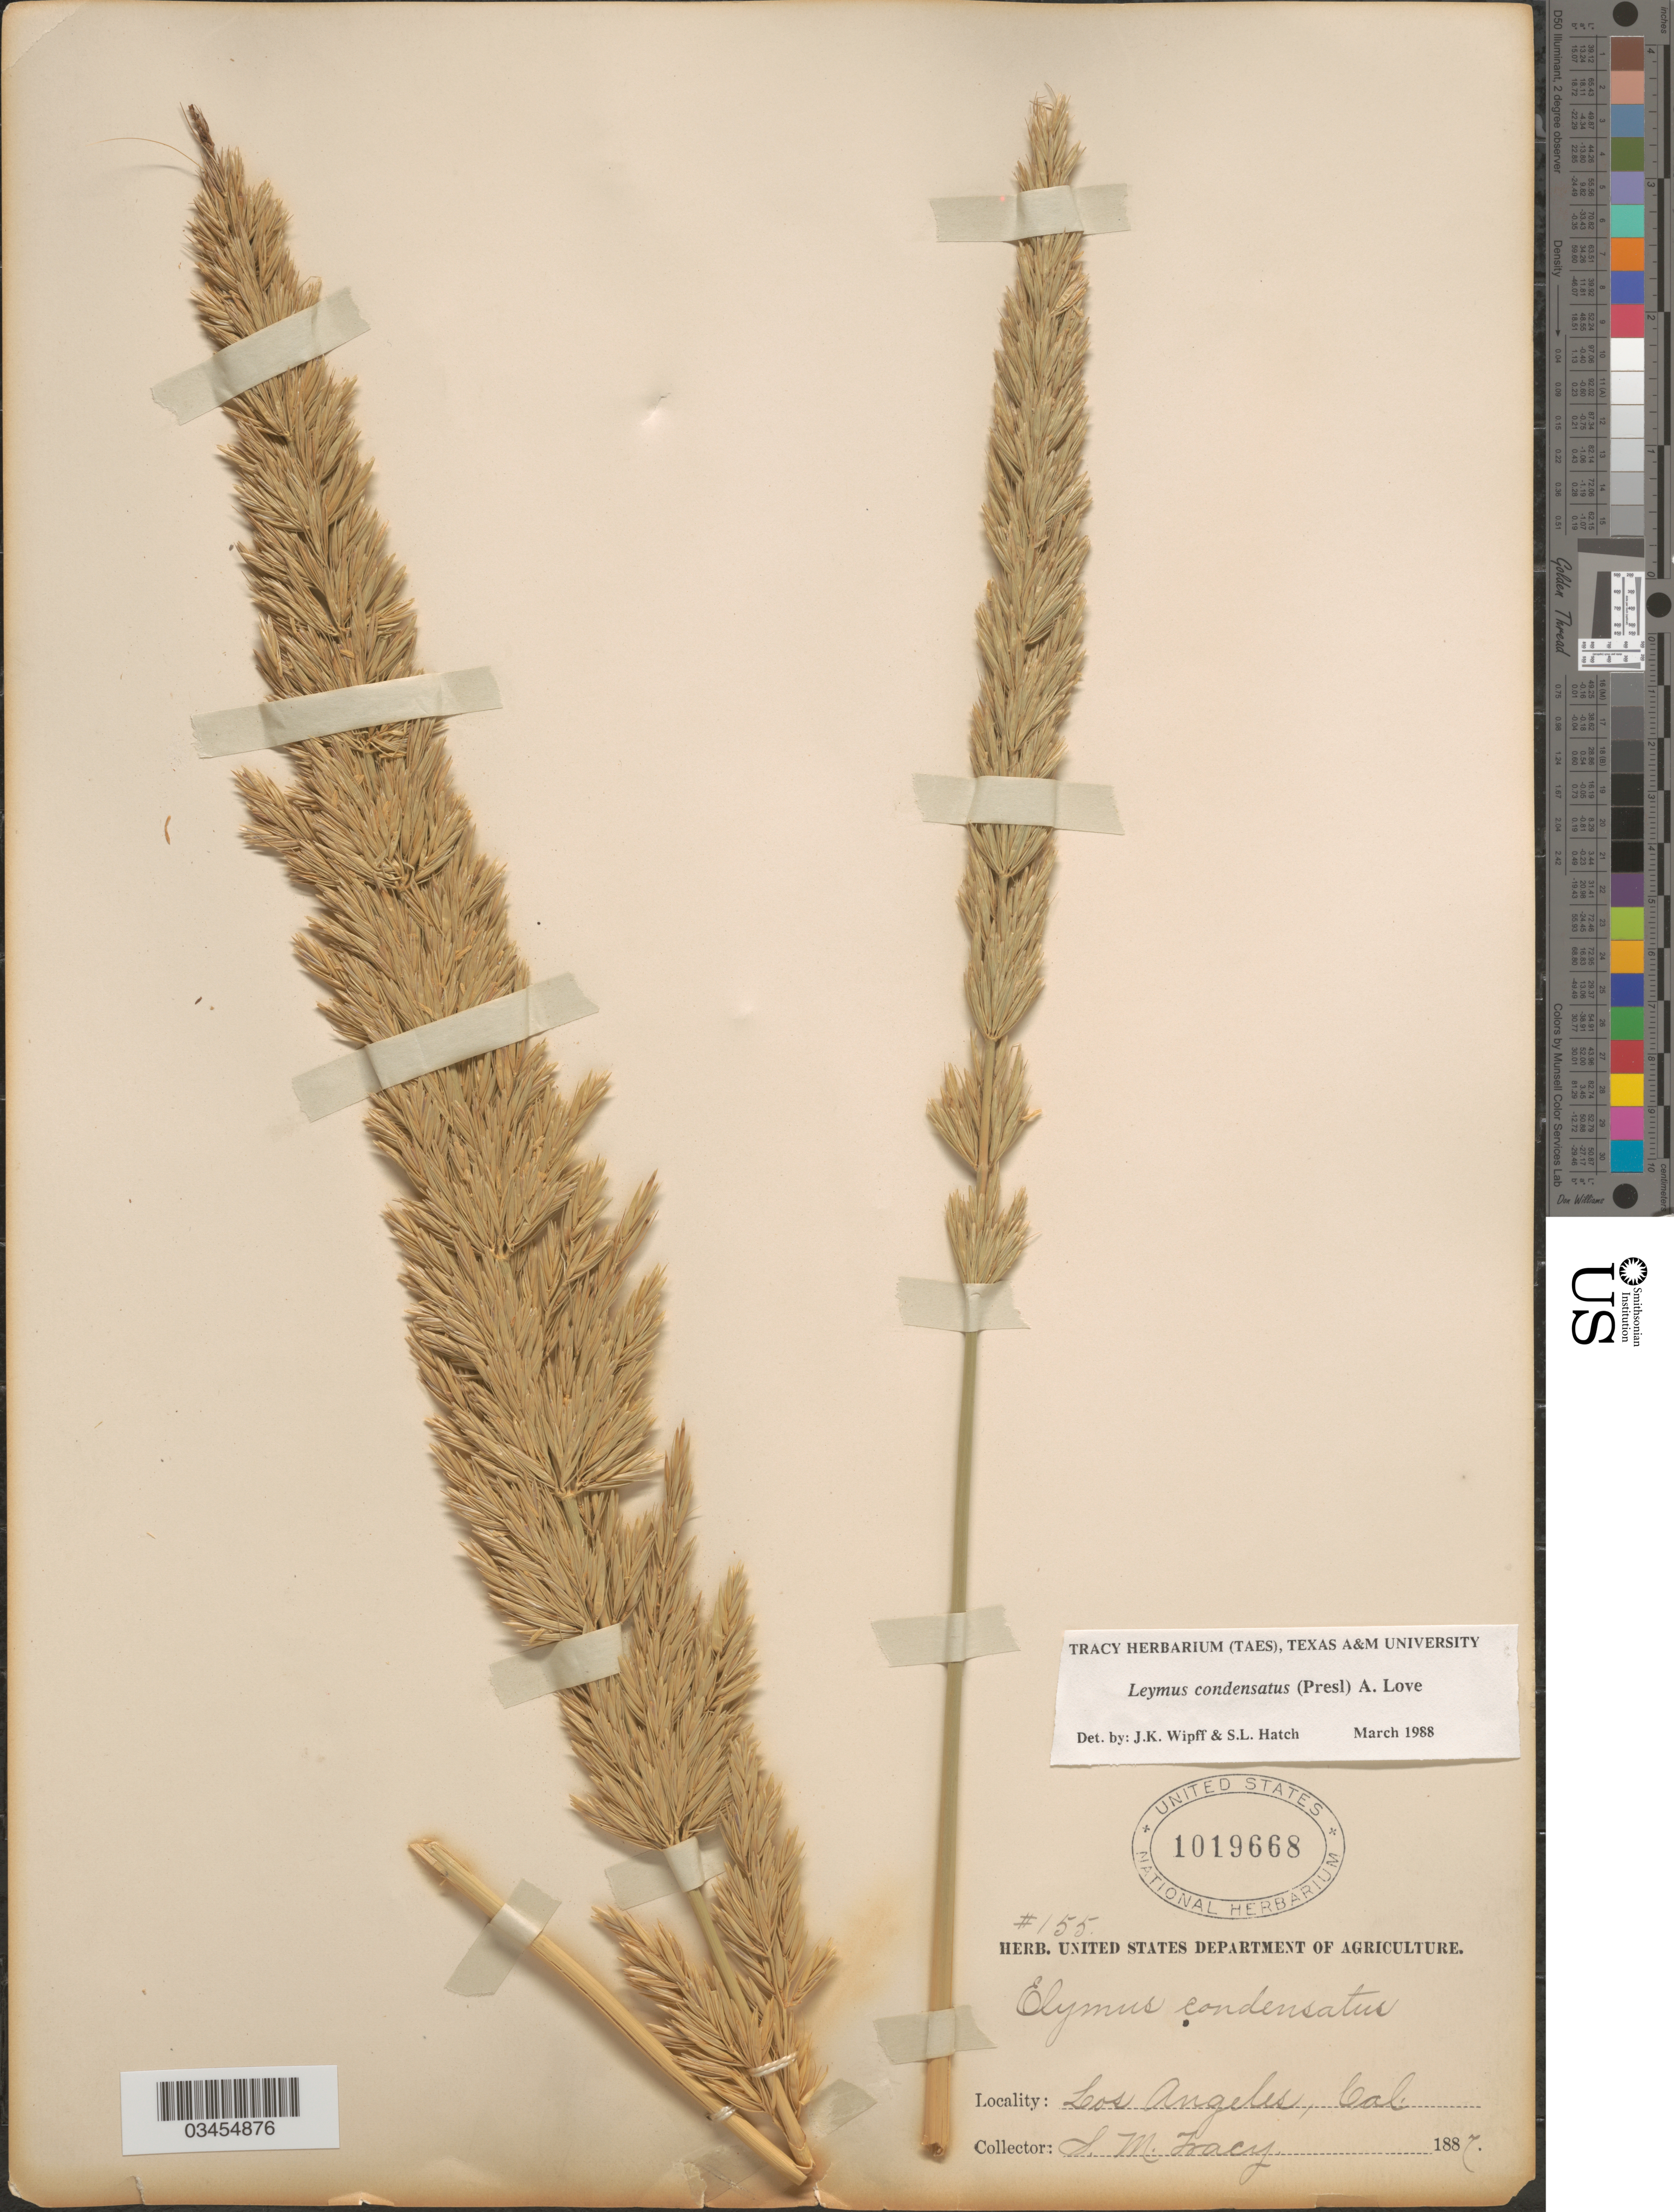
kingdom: Plantae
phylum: Tracheophyta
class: Liliopsida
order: Poales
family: Poaceae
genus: Leymus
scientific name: Leymus condensatus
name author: (J. Presl) Á. Löve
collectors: S. M. Tracy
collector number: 155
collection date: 1887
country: United States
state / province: California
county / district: Los Angeles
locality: Los Angeles.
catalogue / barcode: US 1019668